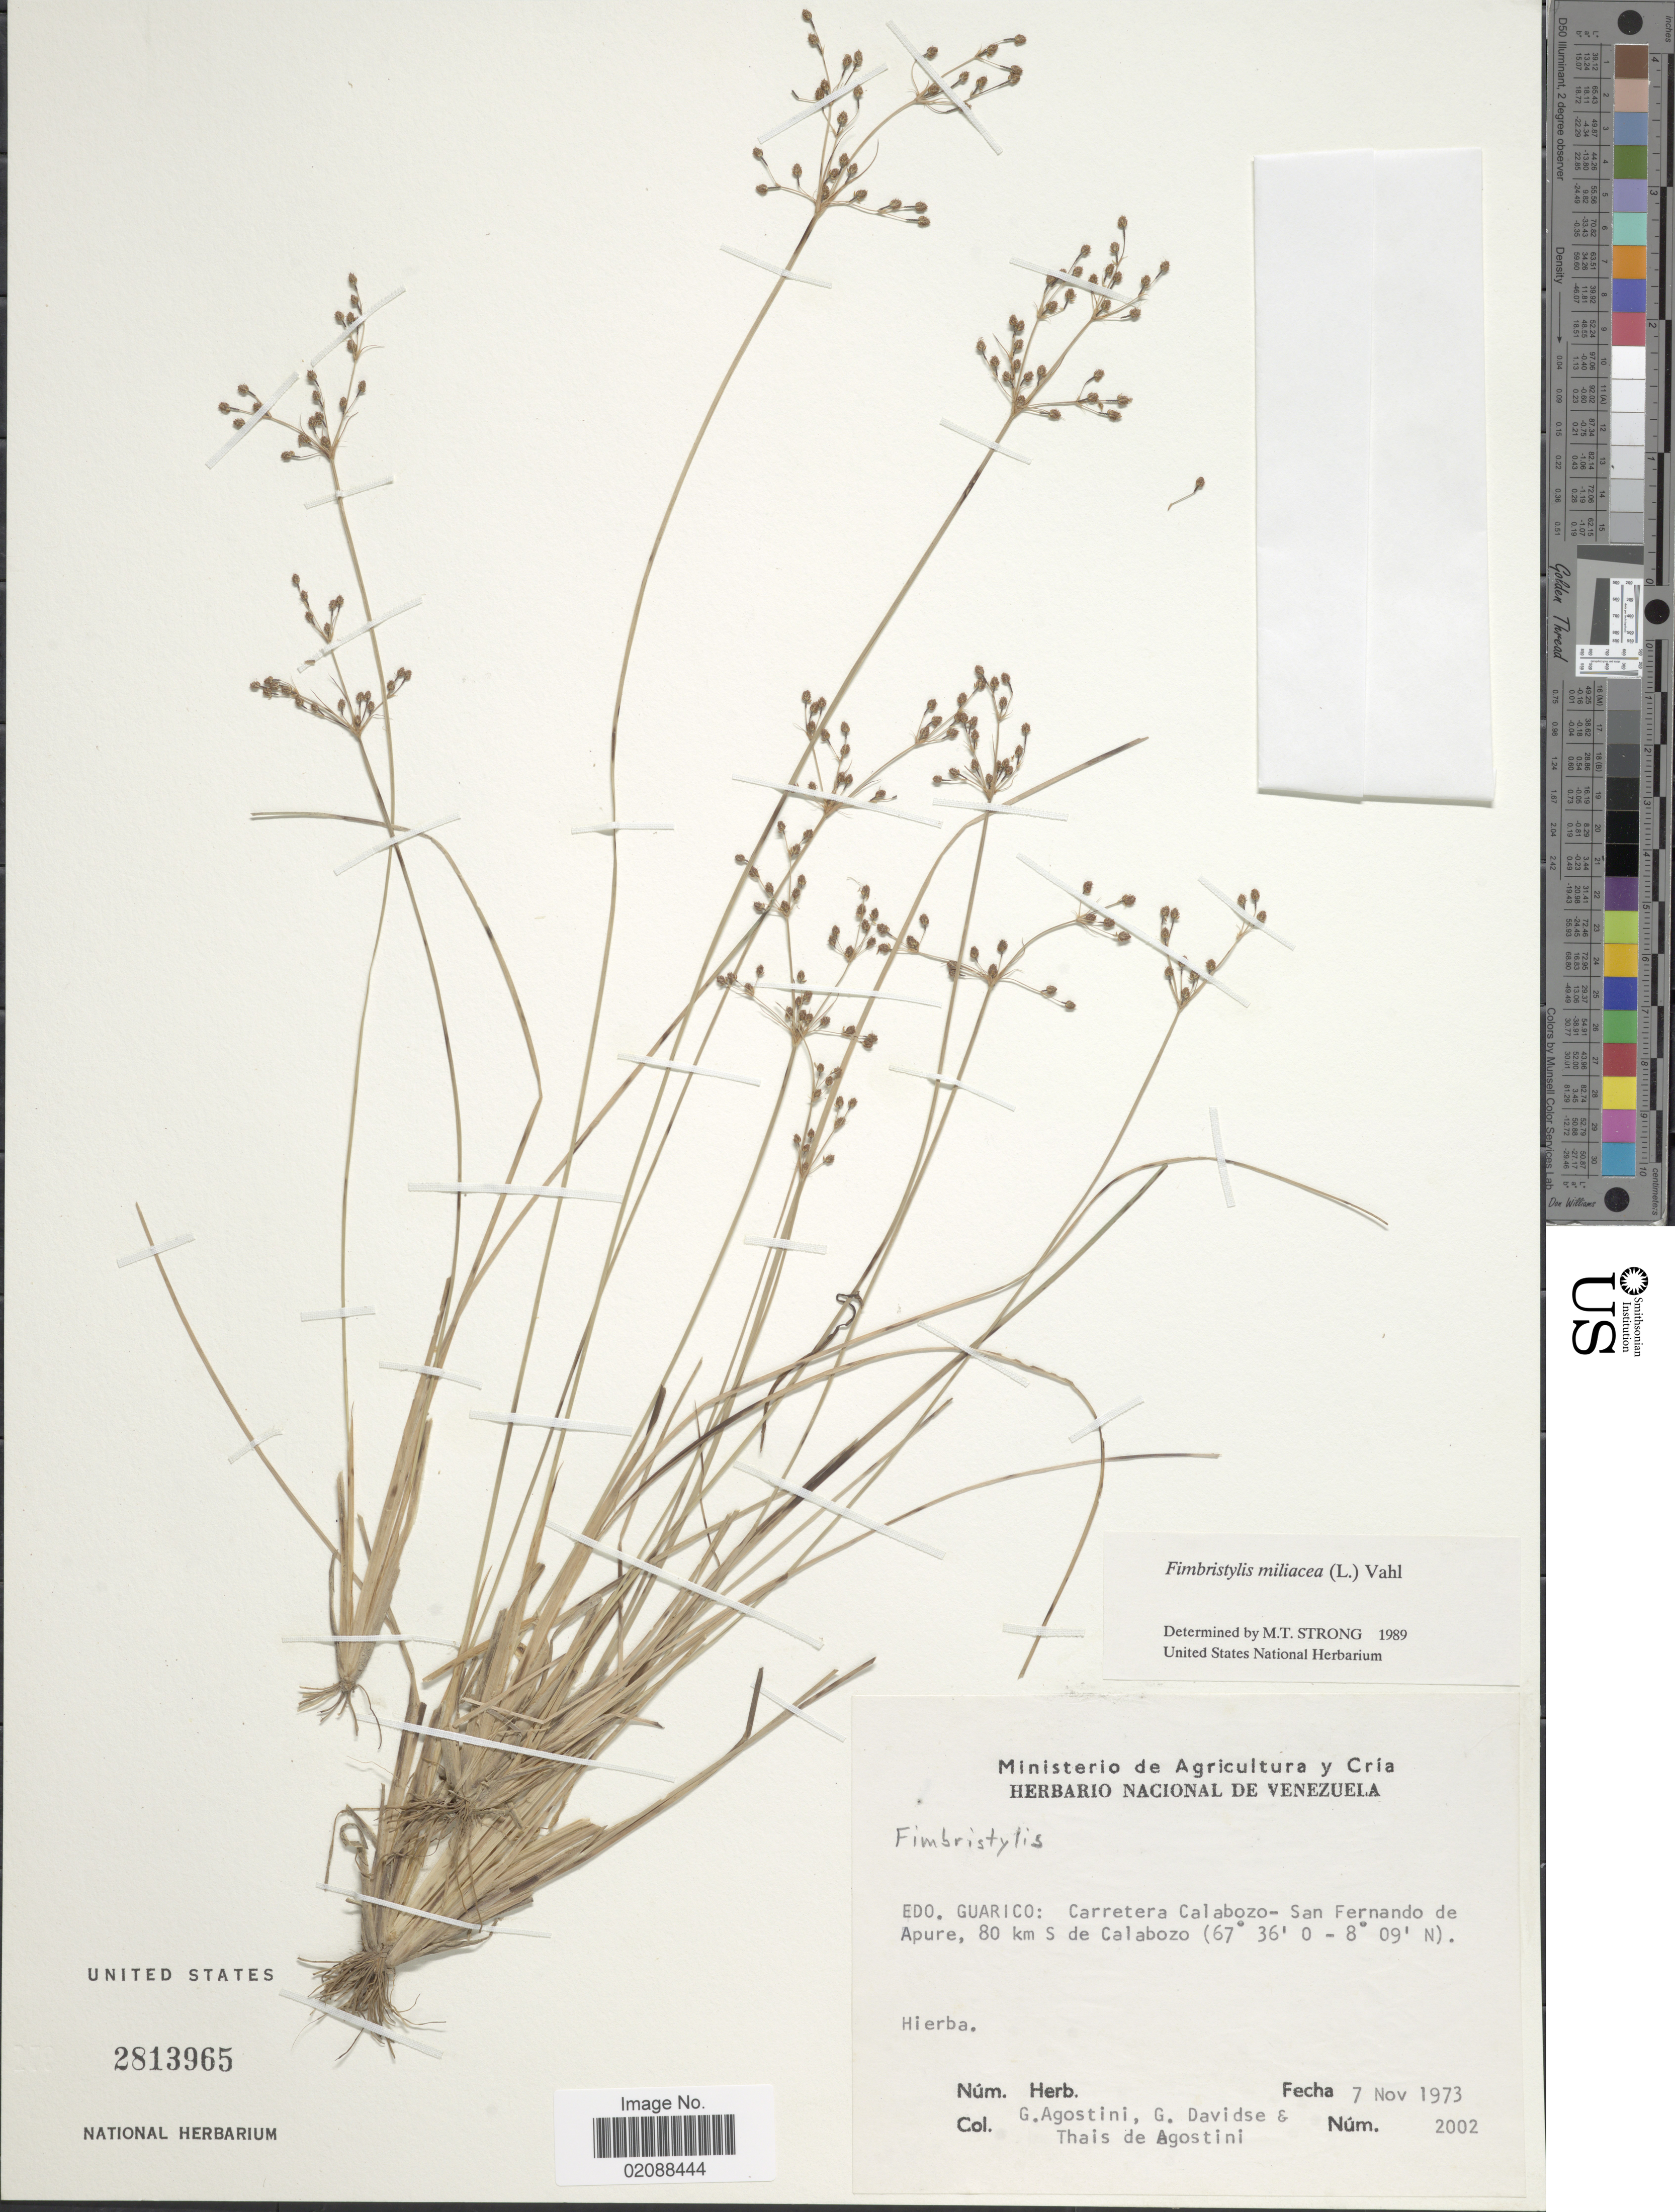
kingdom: Plantae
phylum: Tracheophyta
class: Liliopsida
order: Poales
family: Cyperaceae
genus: Fimbristylis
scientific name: Fimbristylis littoralis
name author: Gaudich.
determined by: Strong, M. T., (US), Smithsonian Institution - National Museum of Natural History (UNITED STATES)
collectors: G. Agostini, G. Davidse & T. Agostini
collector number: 2002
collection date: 1973-11-07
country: Venezuela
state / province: Guárico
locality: Carretera Calbozo-San Fernando de Apure, 80 km S de Calabozo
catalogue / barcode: US 2813965